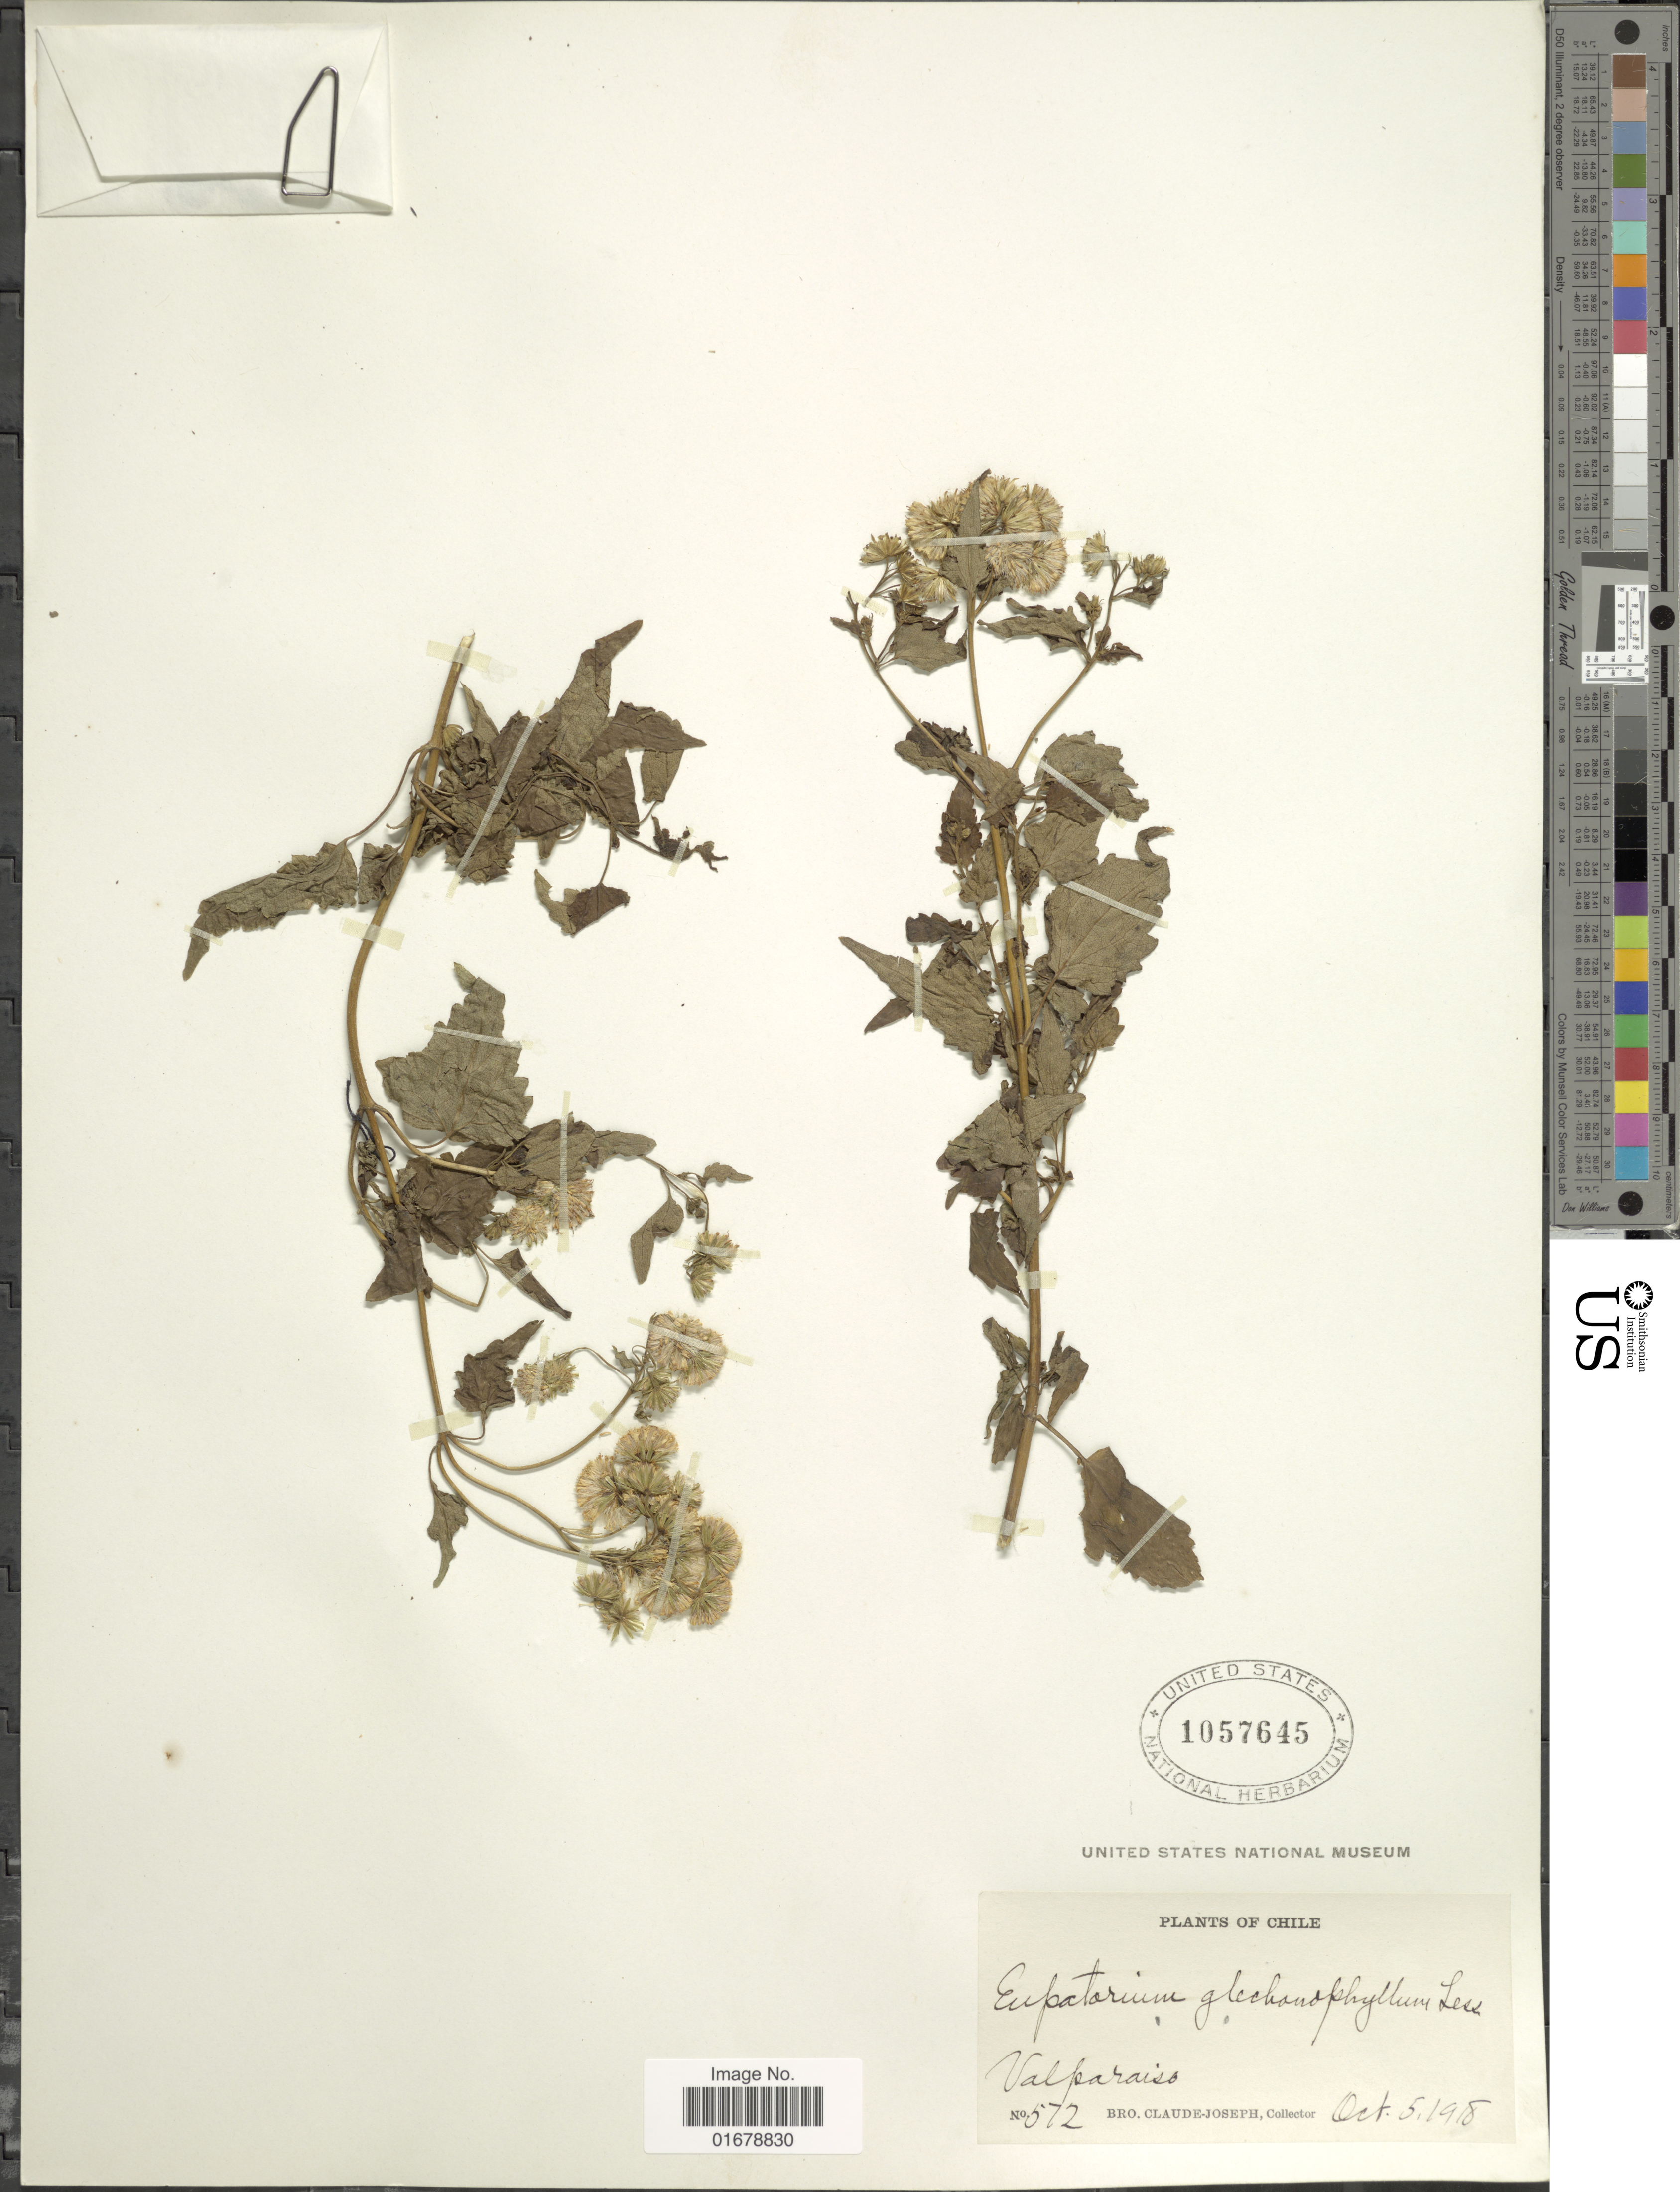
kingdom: Plantae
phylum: Tracheophyta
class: Magnoliopsida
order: Asterales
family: Asteraceae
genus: Ageratina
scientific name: Ageratina glechonophylla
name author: (Less.) R.M. King & H. Rob.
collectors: Bro. Claude-Joseph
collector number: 572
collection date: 1918-10-05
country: Chile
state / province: Valparaíso (V)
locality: Chile. Valparaiso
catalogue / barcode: US 1057645